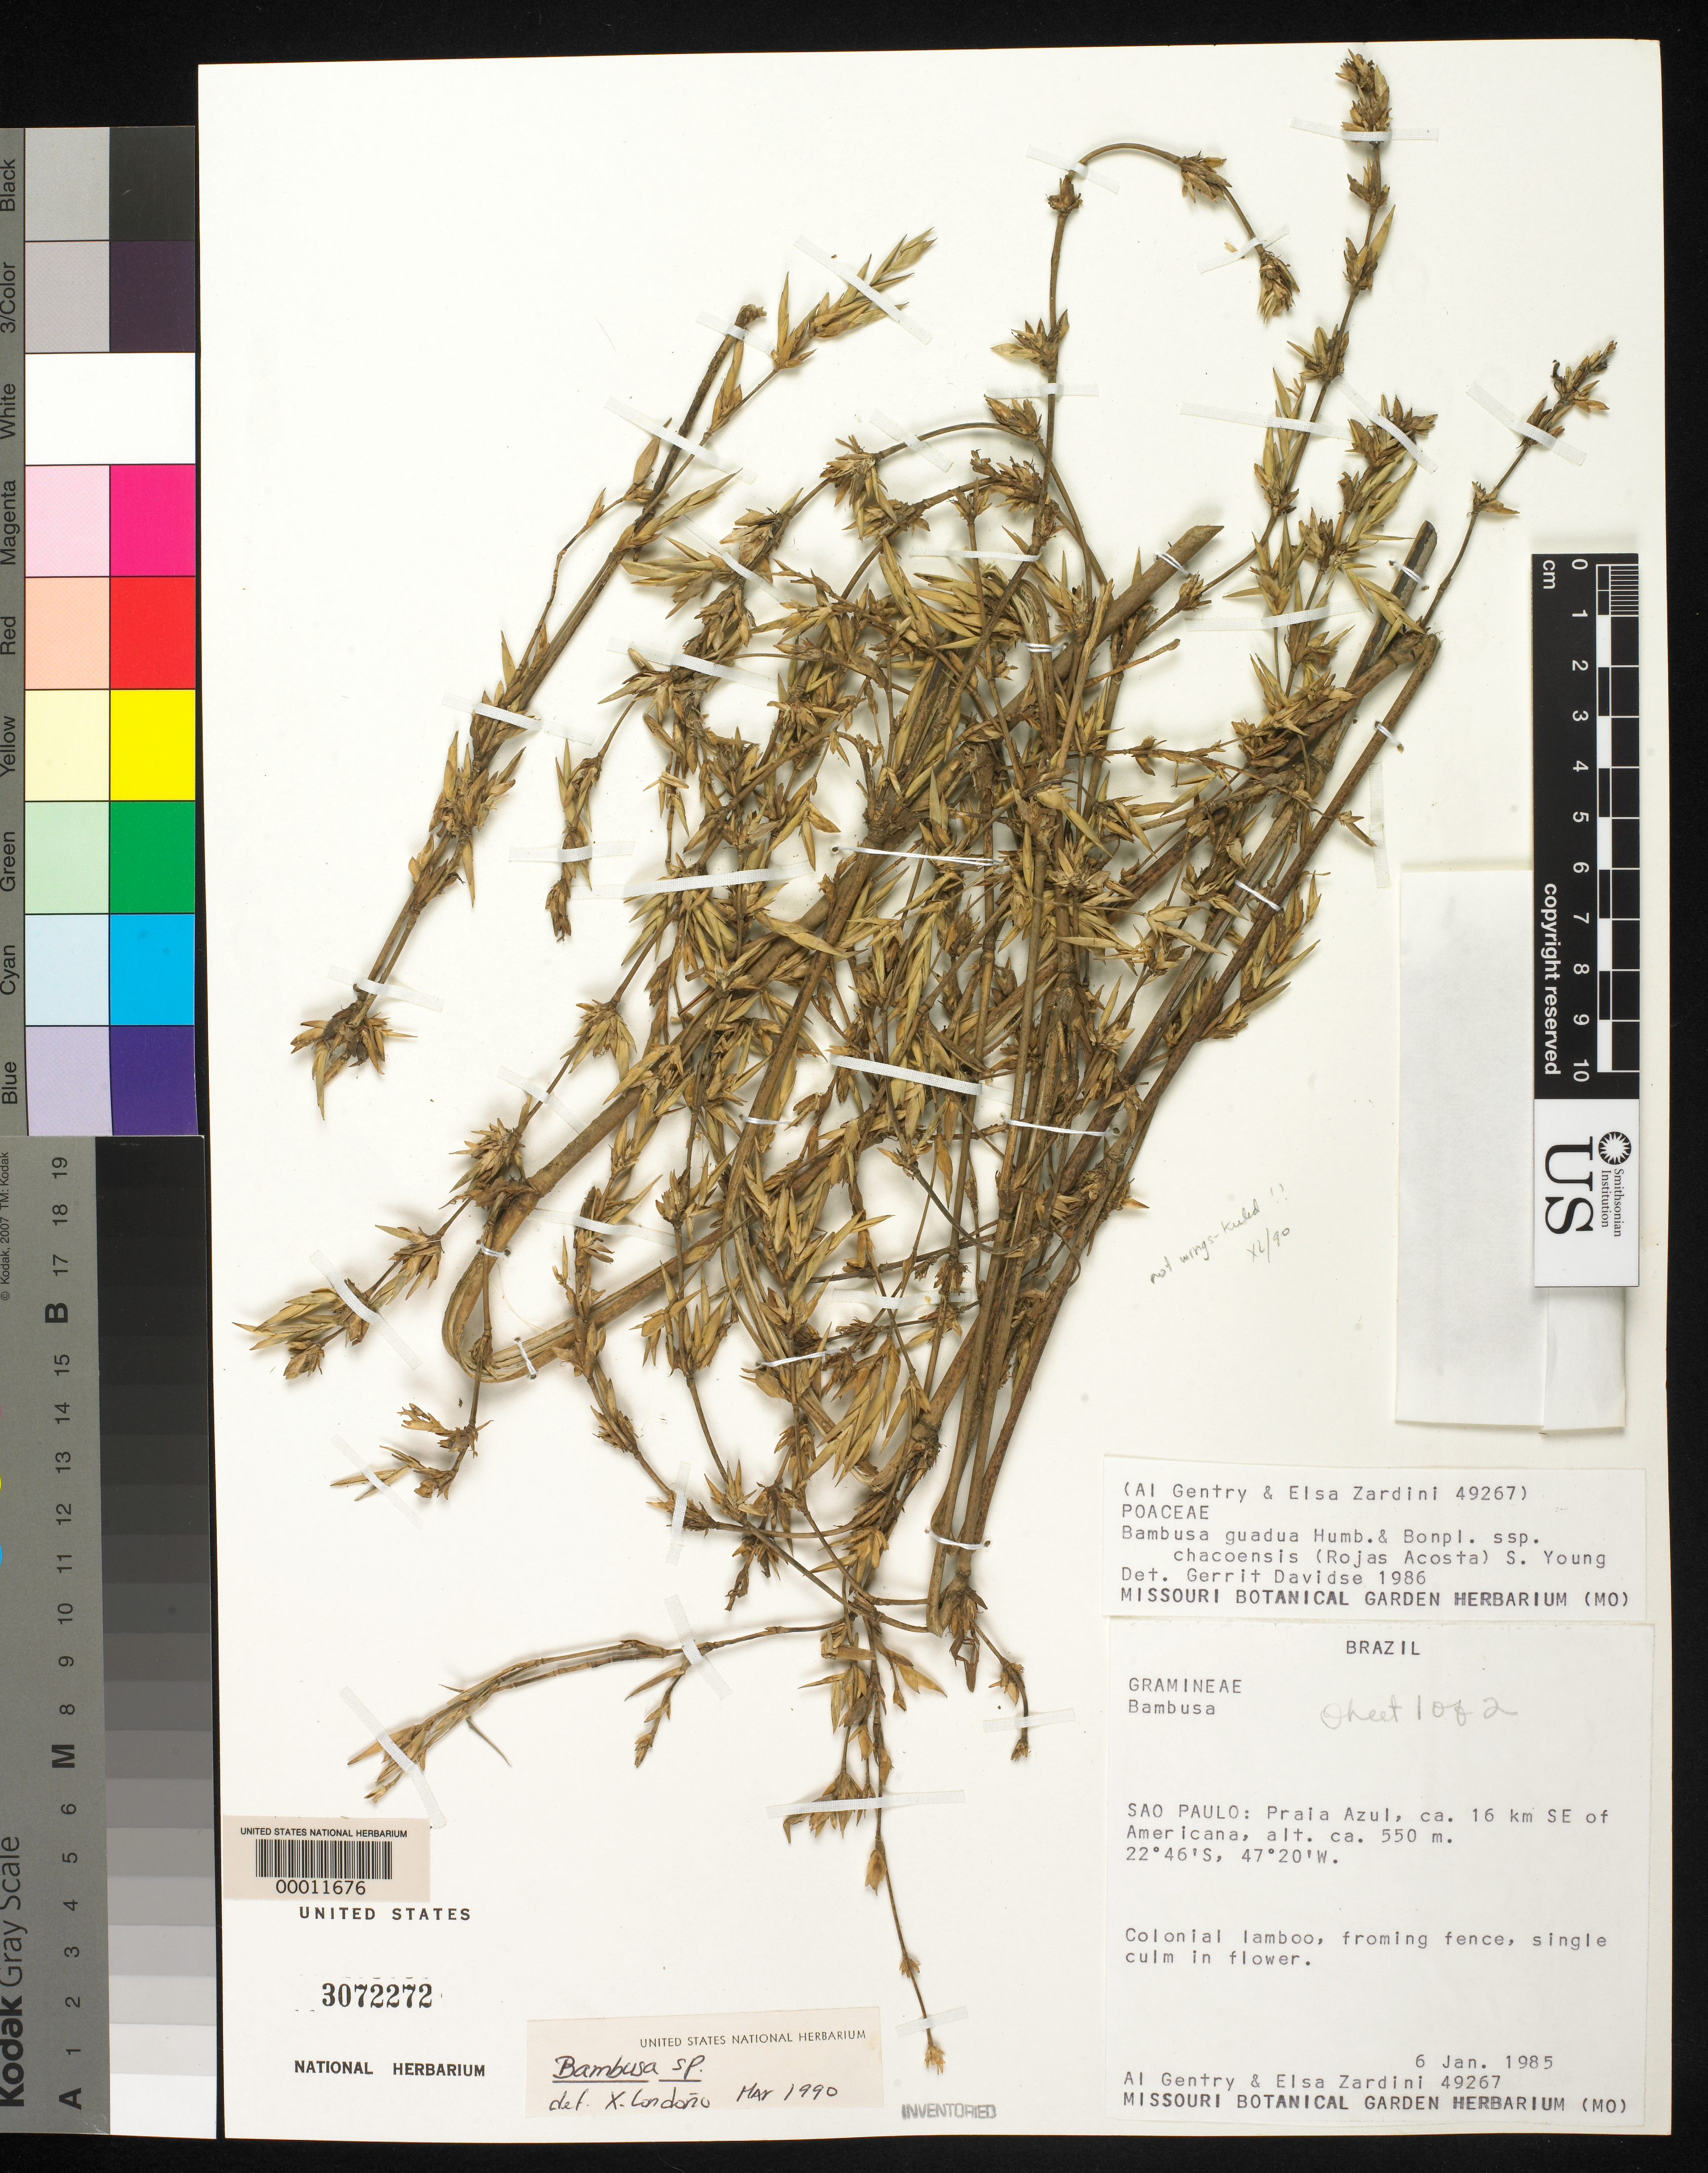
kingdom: Plantae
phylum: Tracheophyta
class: Liliopsida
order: Poales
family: Poaceae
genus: Bambusa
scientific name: Bambusa sp.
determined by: Londoño, X., (TULV), Jardin Botanico "Juan Maria Cespedes"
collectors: A. H. Gentry & E. M. Zardini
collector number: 49267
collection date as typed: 06 Jan 1985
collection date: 1985-01-06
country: Brazil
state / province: São Paulo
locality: Praia azul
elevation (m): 550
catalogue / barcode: US 3072272